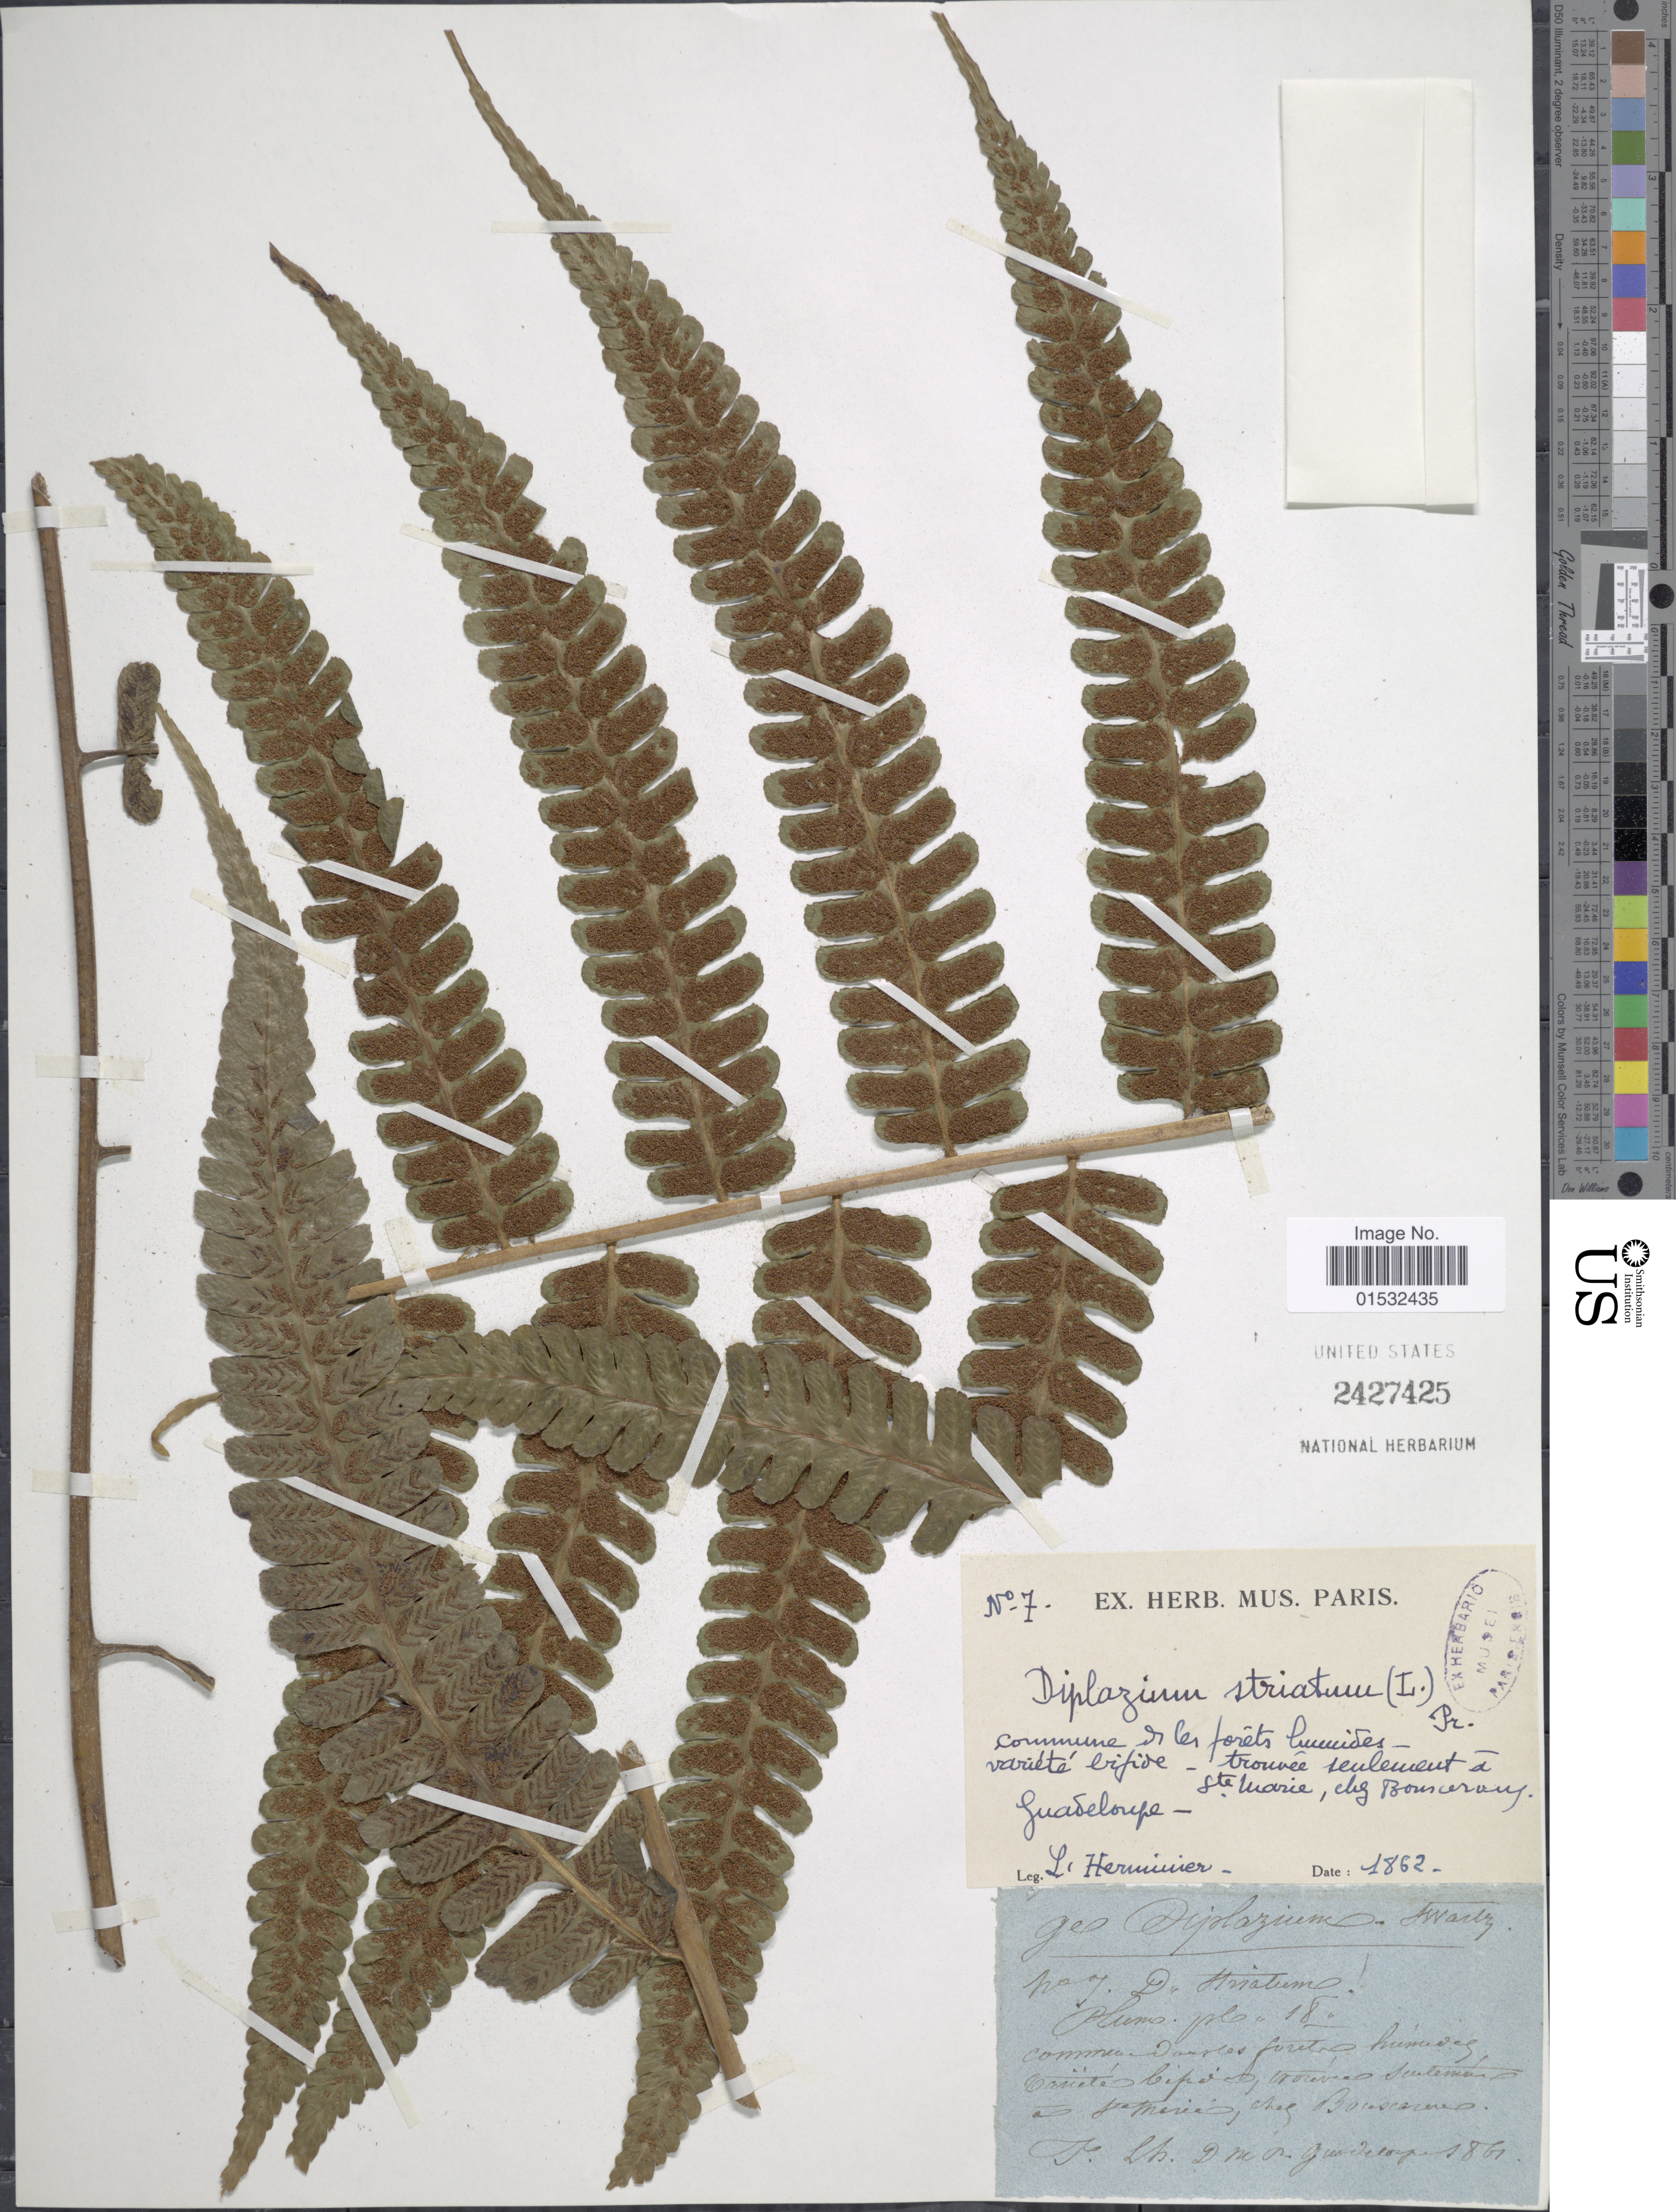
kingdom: Plantae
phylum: Tracheophyta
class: Polypodiopsida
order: Polypodiales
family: Athyriaceae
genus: Diplazium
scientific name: Diplazium striatum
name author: (L.) C. Presl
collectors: -. L'Herminier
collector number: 7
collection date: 1861/1862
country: Guadeloupe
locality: Trouvee seulement a Ste. Marie, clig Bomcerauy [interpreted]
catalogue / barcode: US 2427425